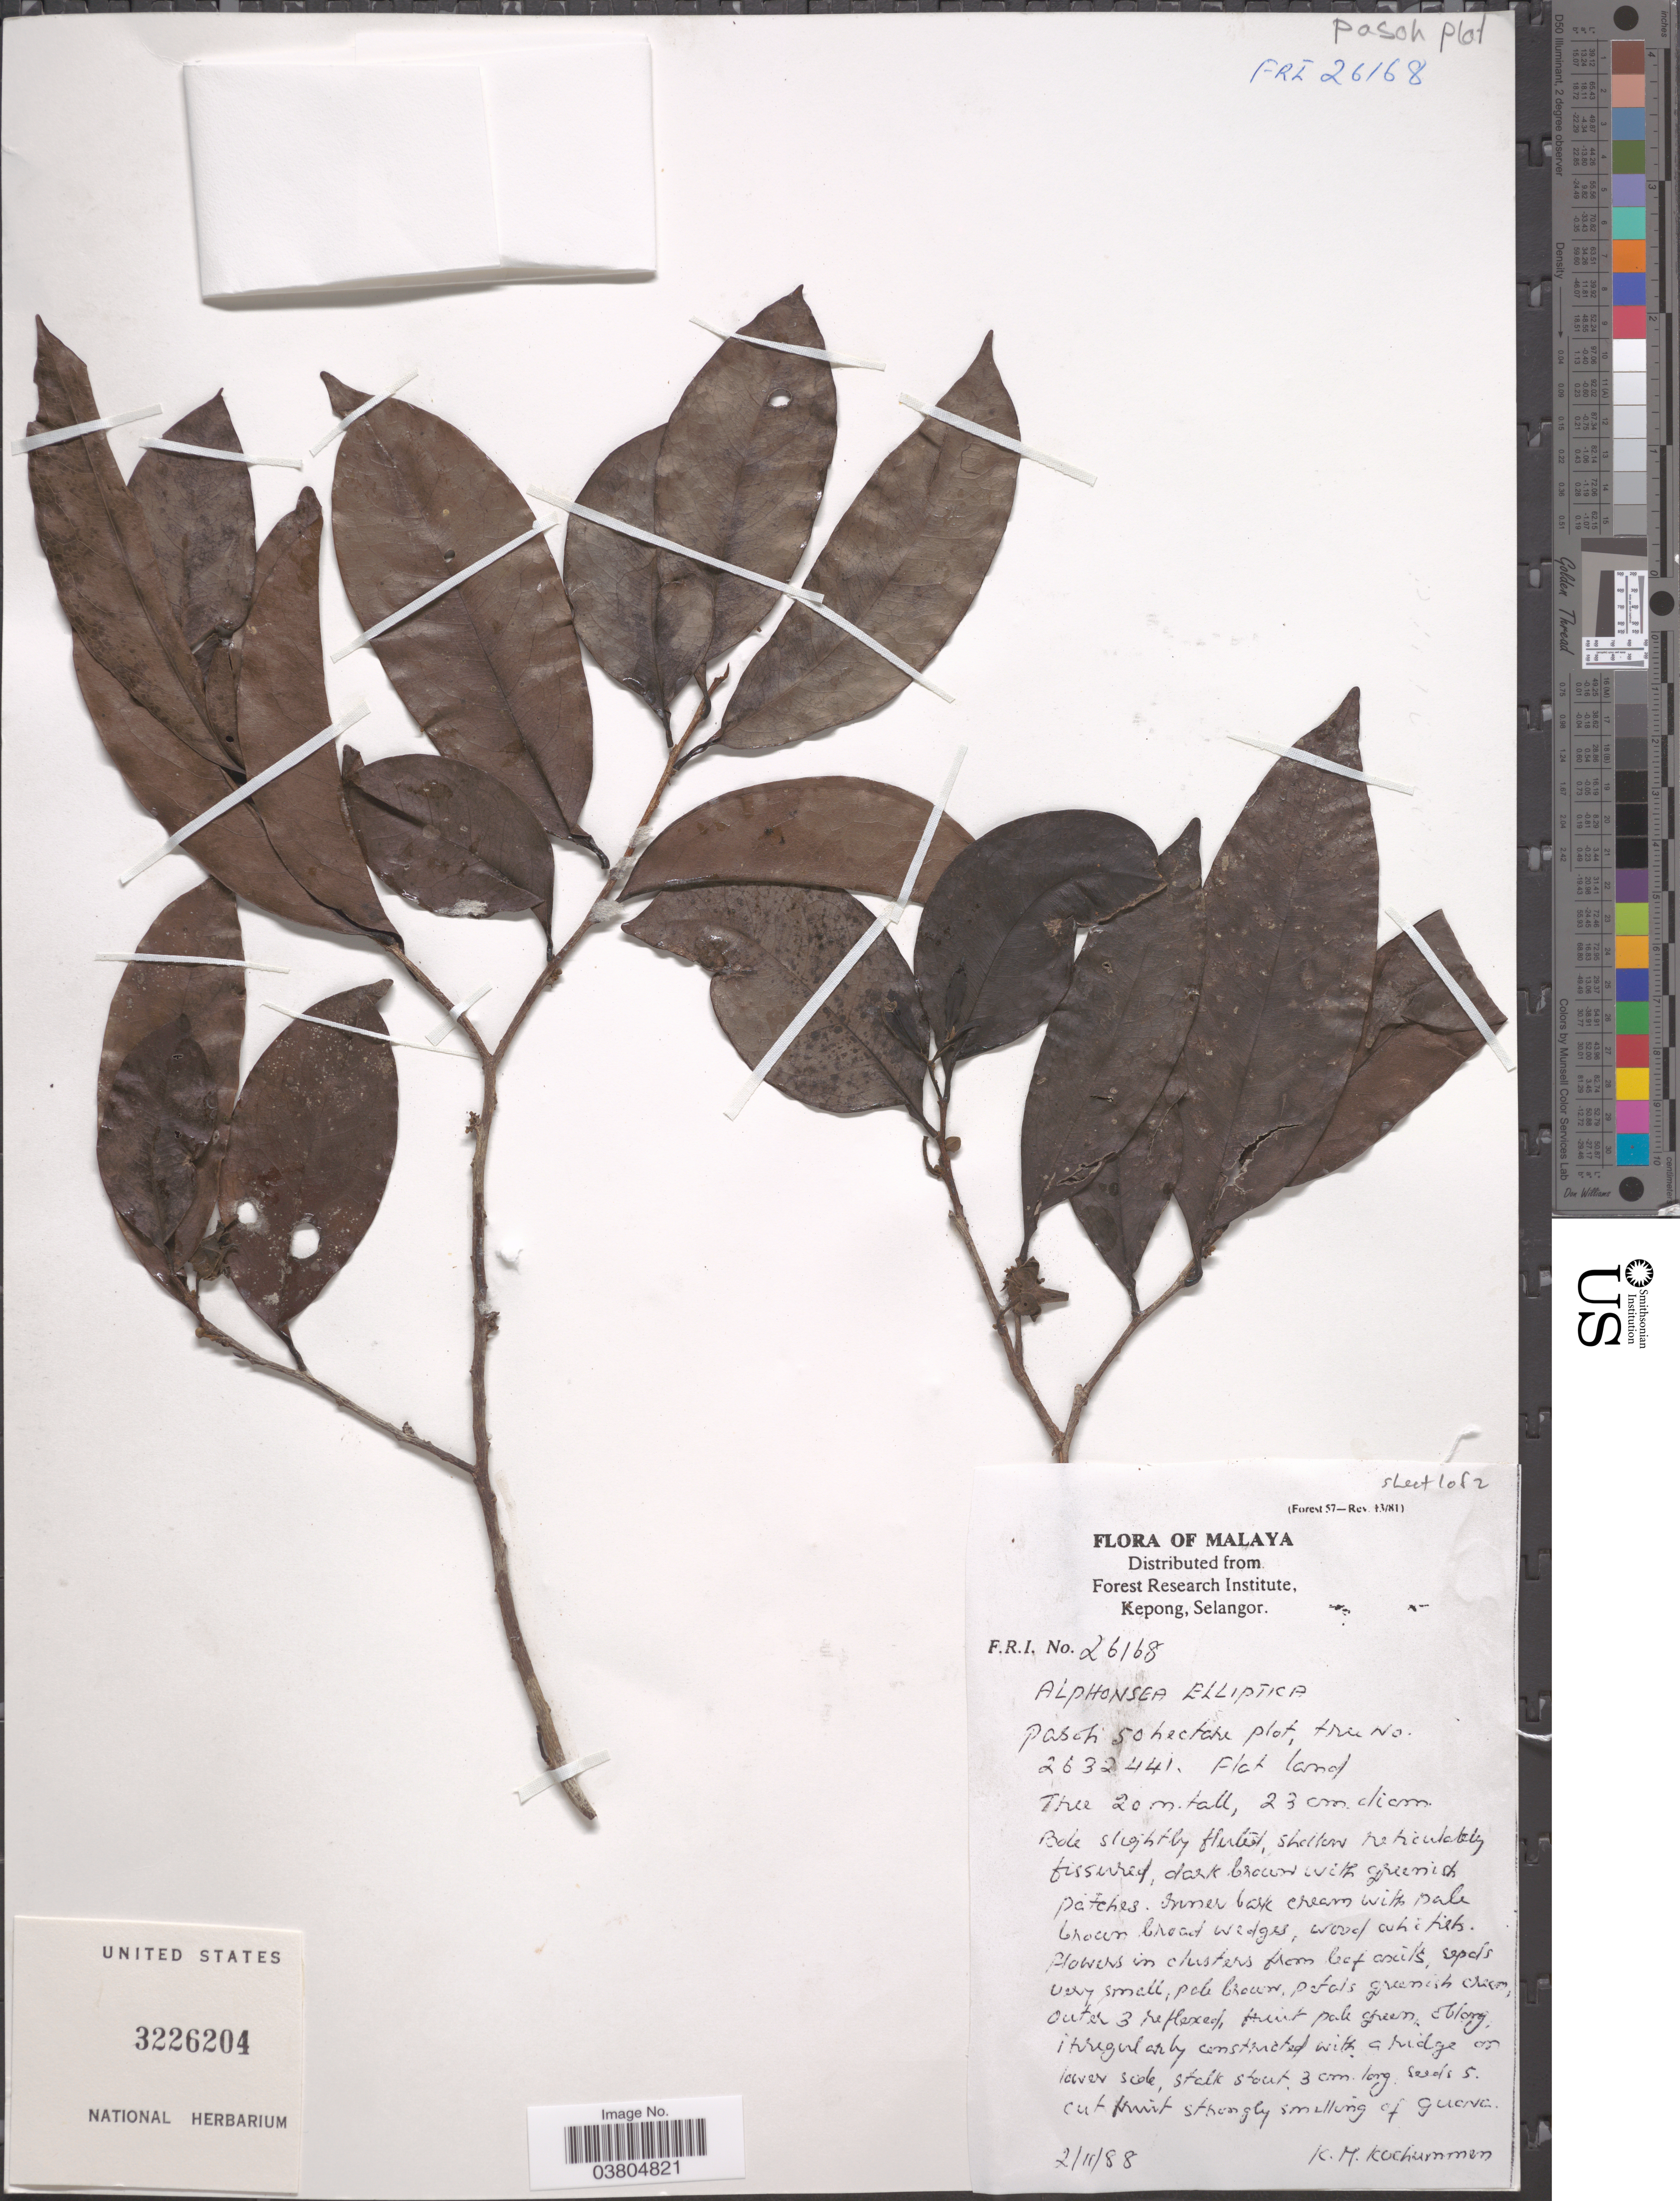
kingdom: Plantae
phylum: Tracheophyta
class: Magnoliopsida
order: Magnoliales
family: Annonaceae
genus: Alphonsea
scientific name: Alphonsea elliptica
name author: Hook. f. & Thomson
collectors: K. Kochummen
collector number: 26168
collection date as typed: Transcribed d/m/y: 2/11/88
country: Malaysia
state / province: Selangor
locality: Malaya. Pasoh 50 hectare plot.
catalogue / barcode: US 3226204